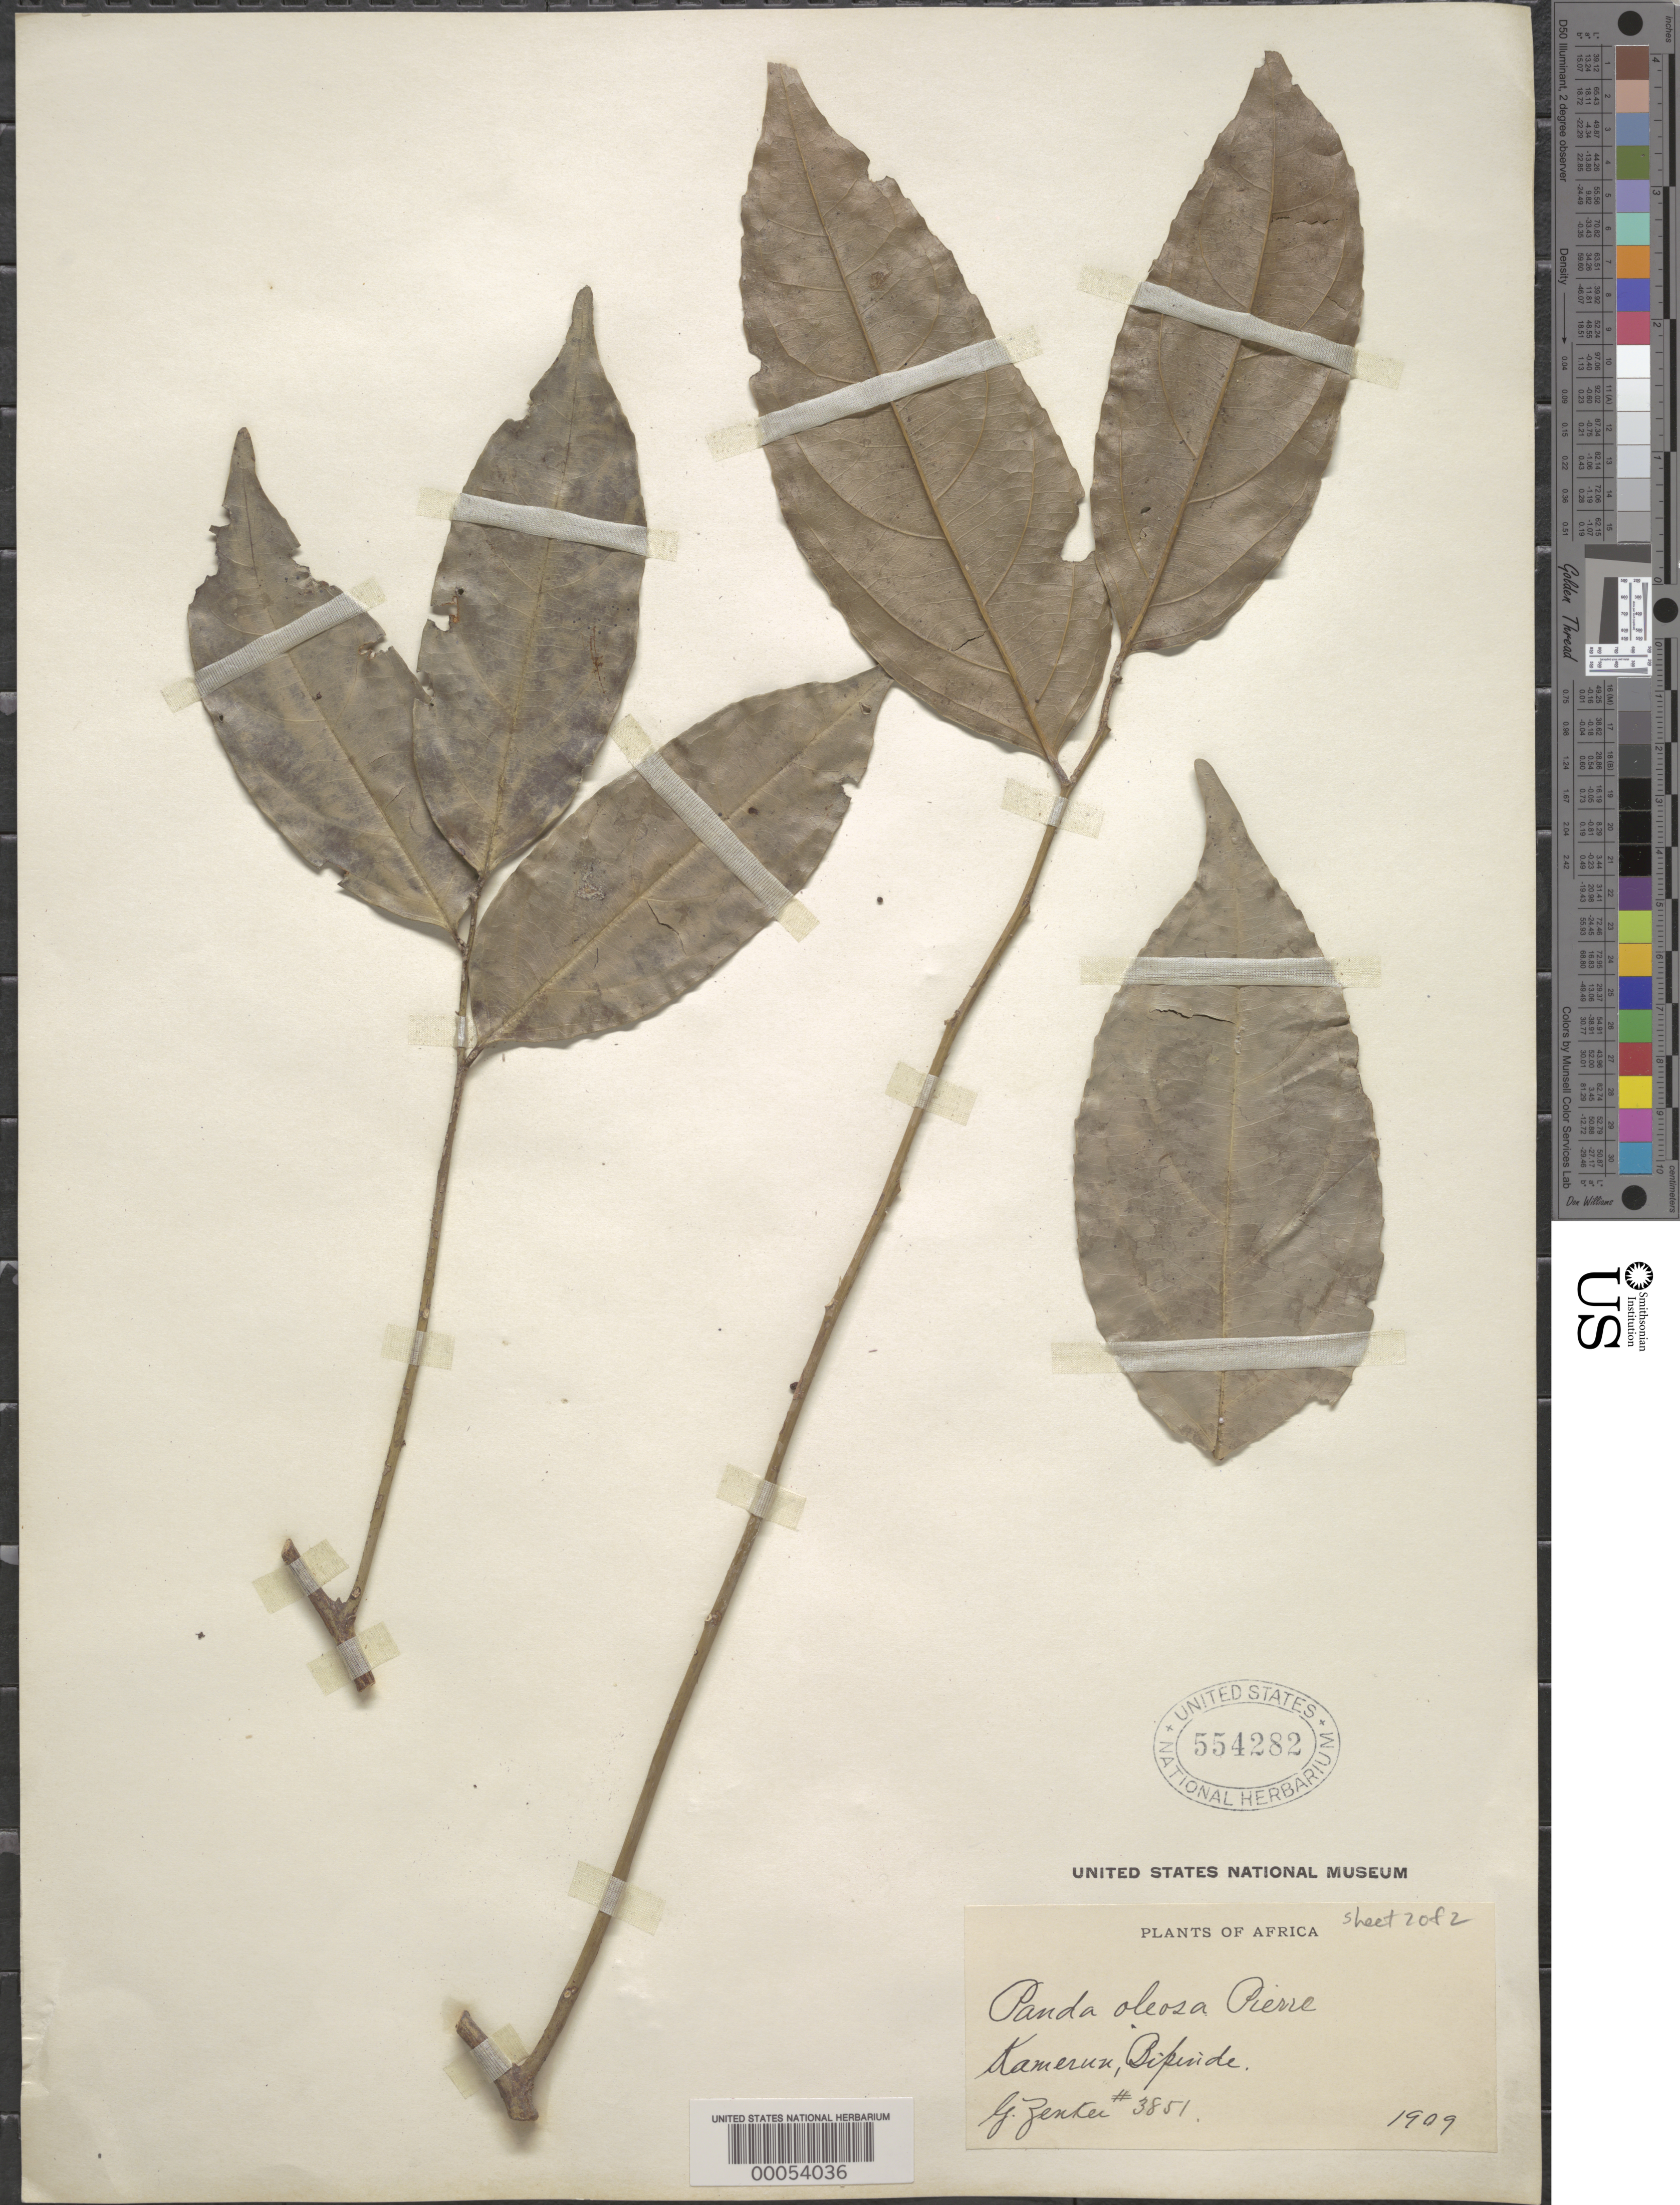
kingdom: Plantae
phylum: Tracheophyta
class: Magnoliopsida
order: Malpighiales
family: Pandaceae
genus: Panda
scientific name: Panda oleosa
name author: Pierre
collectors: G. A. Zenker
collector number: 3851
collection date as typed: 1909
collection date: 1909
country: Cameroon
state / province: Sud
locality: Bipinde, urwaldgebiet [jungle area]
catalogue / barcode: US 554282